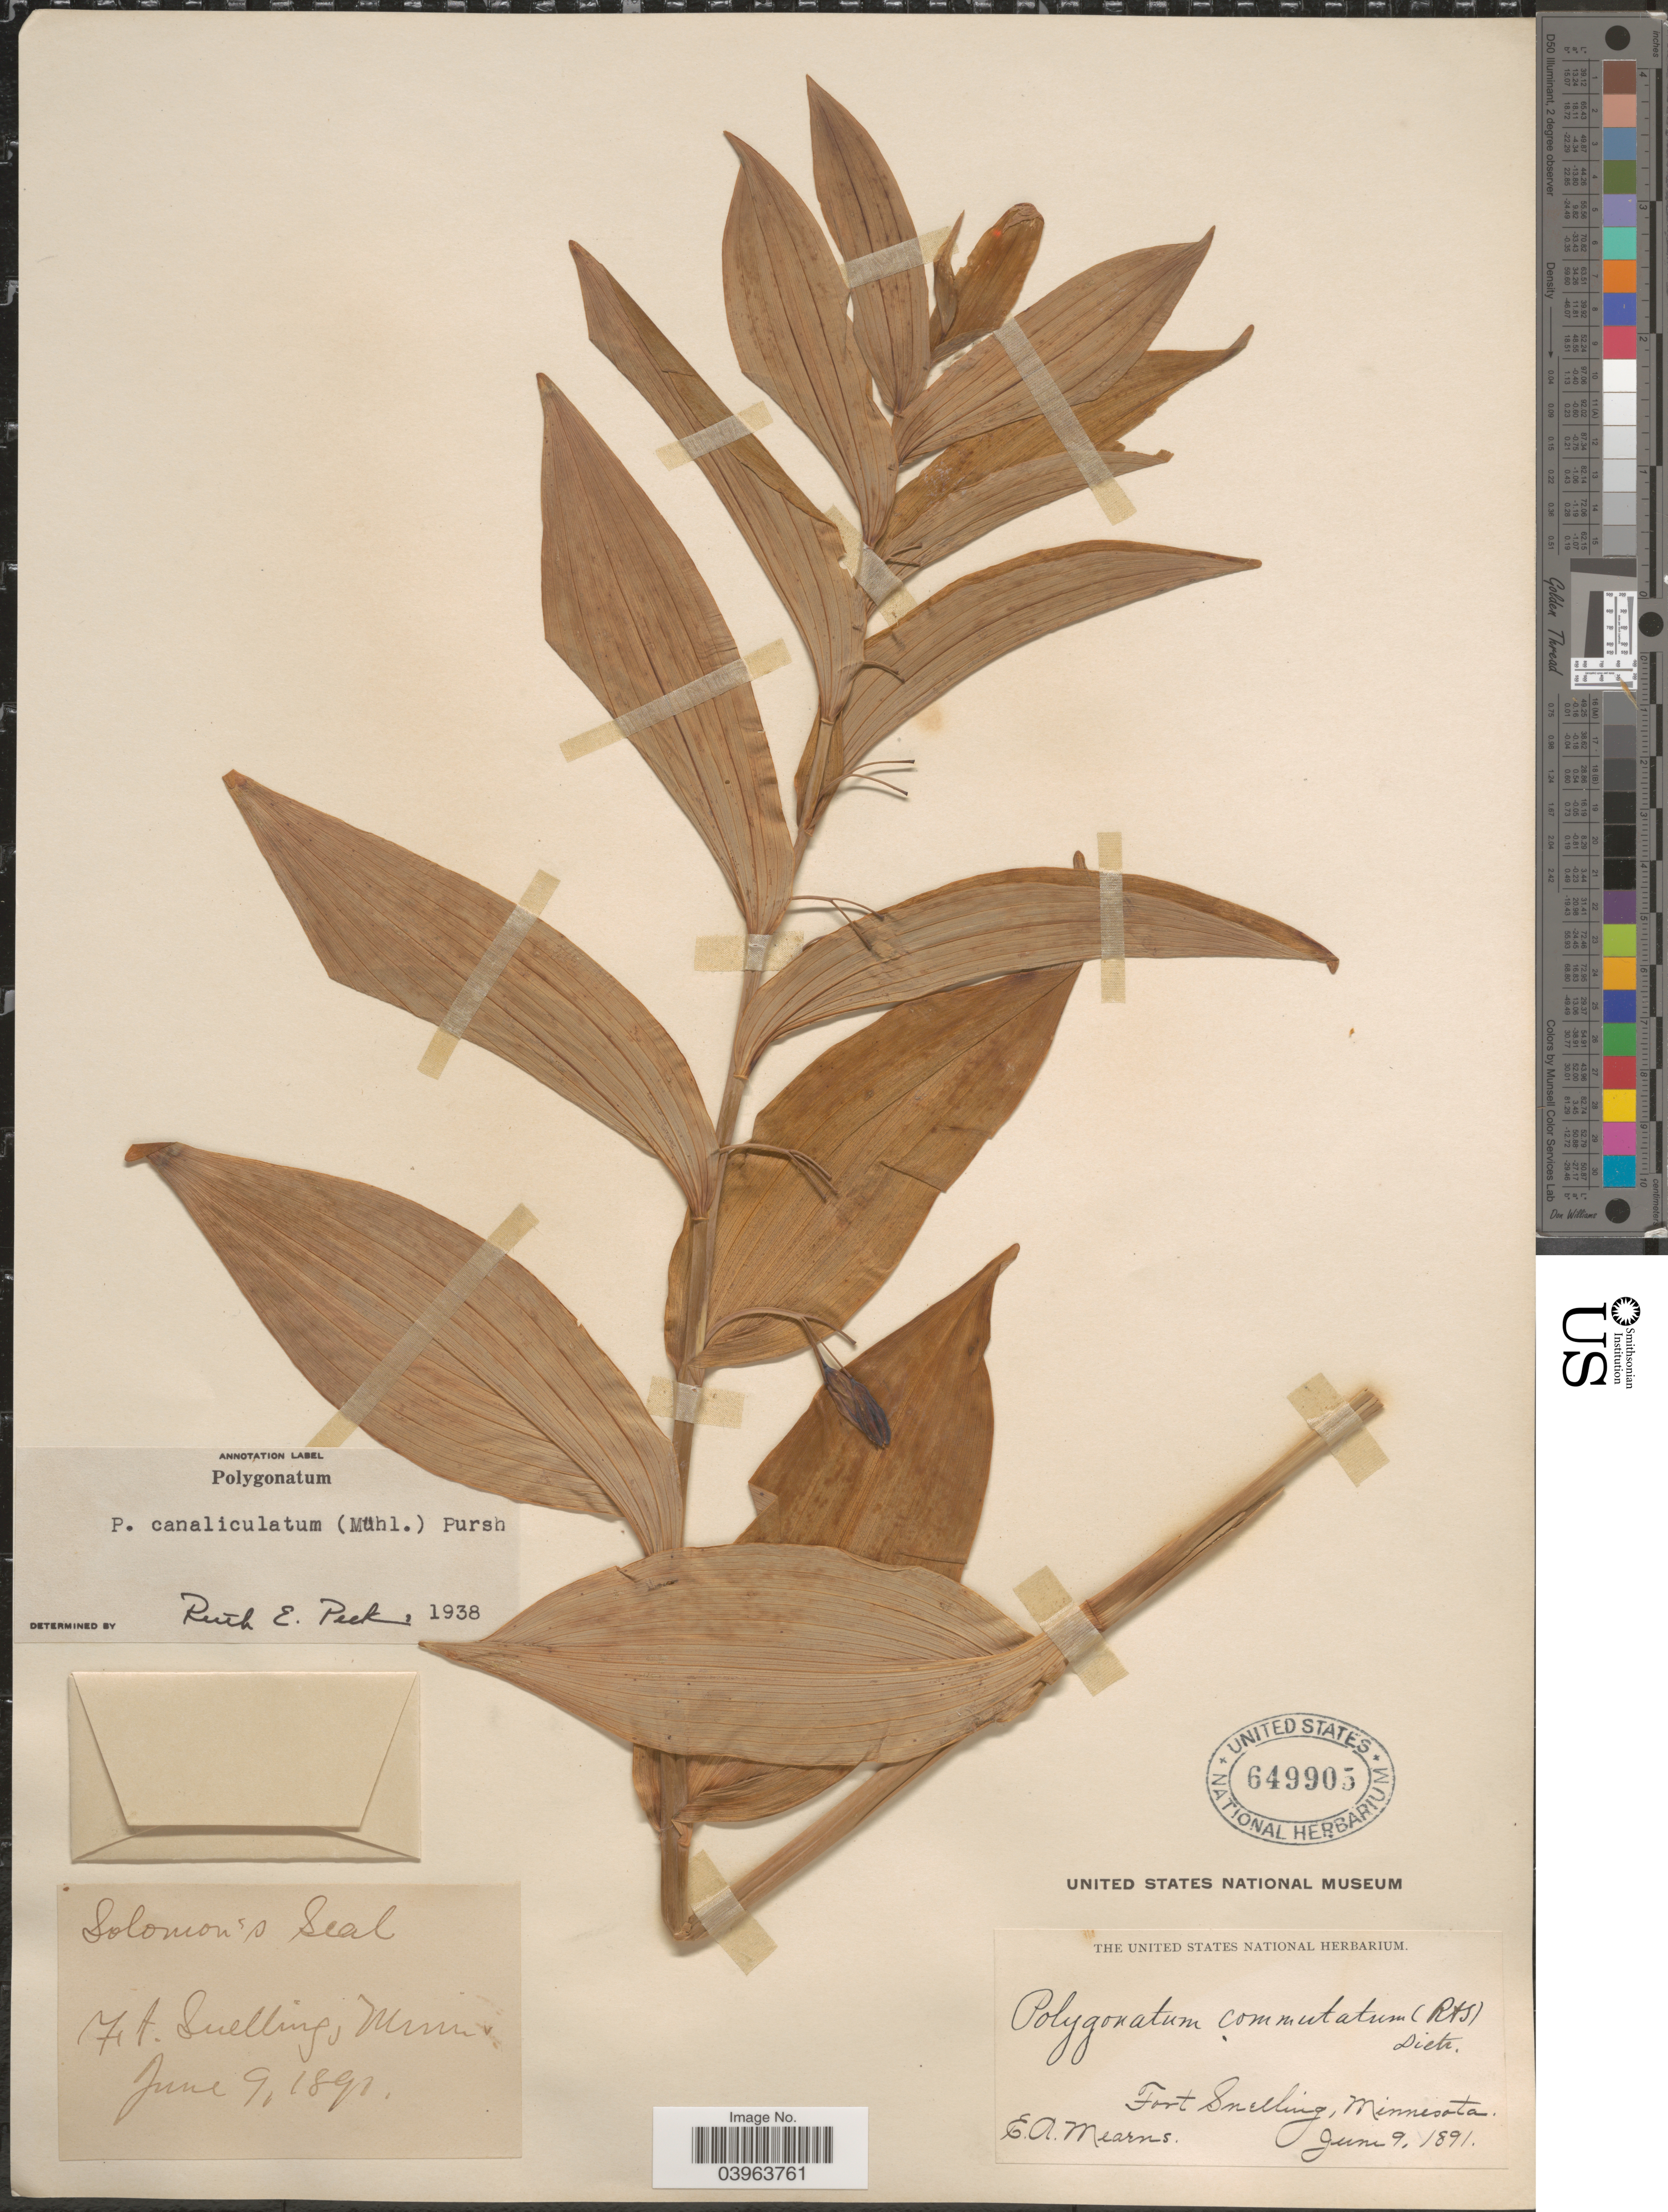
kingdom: Plantae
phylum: Tracheophyta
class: Liliopsida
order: Asparagales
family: Asparagaceae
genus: Polygonatum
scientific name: Polygonatum canaliculatum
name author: (Willd.) Pursh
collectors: E. A. Mearns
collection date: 1891-06-09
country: United States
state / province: Minnesota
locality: Ft. Snelling.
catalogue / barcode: US 649905